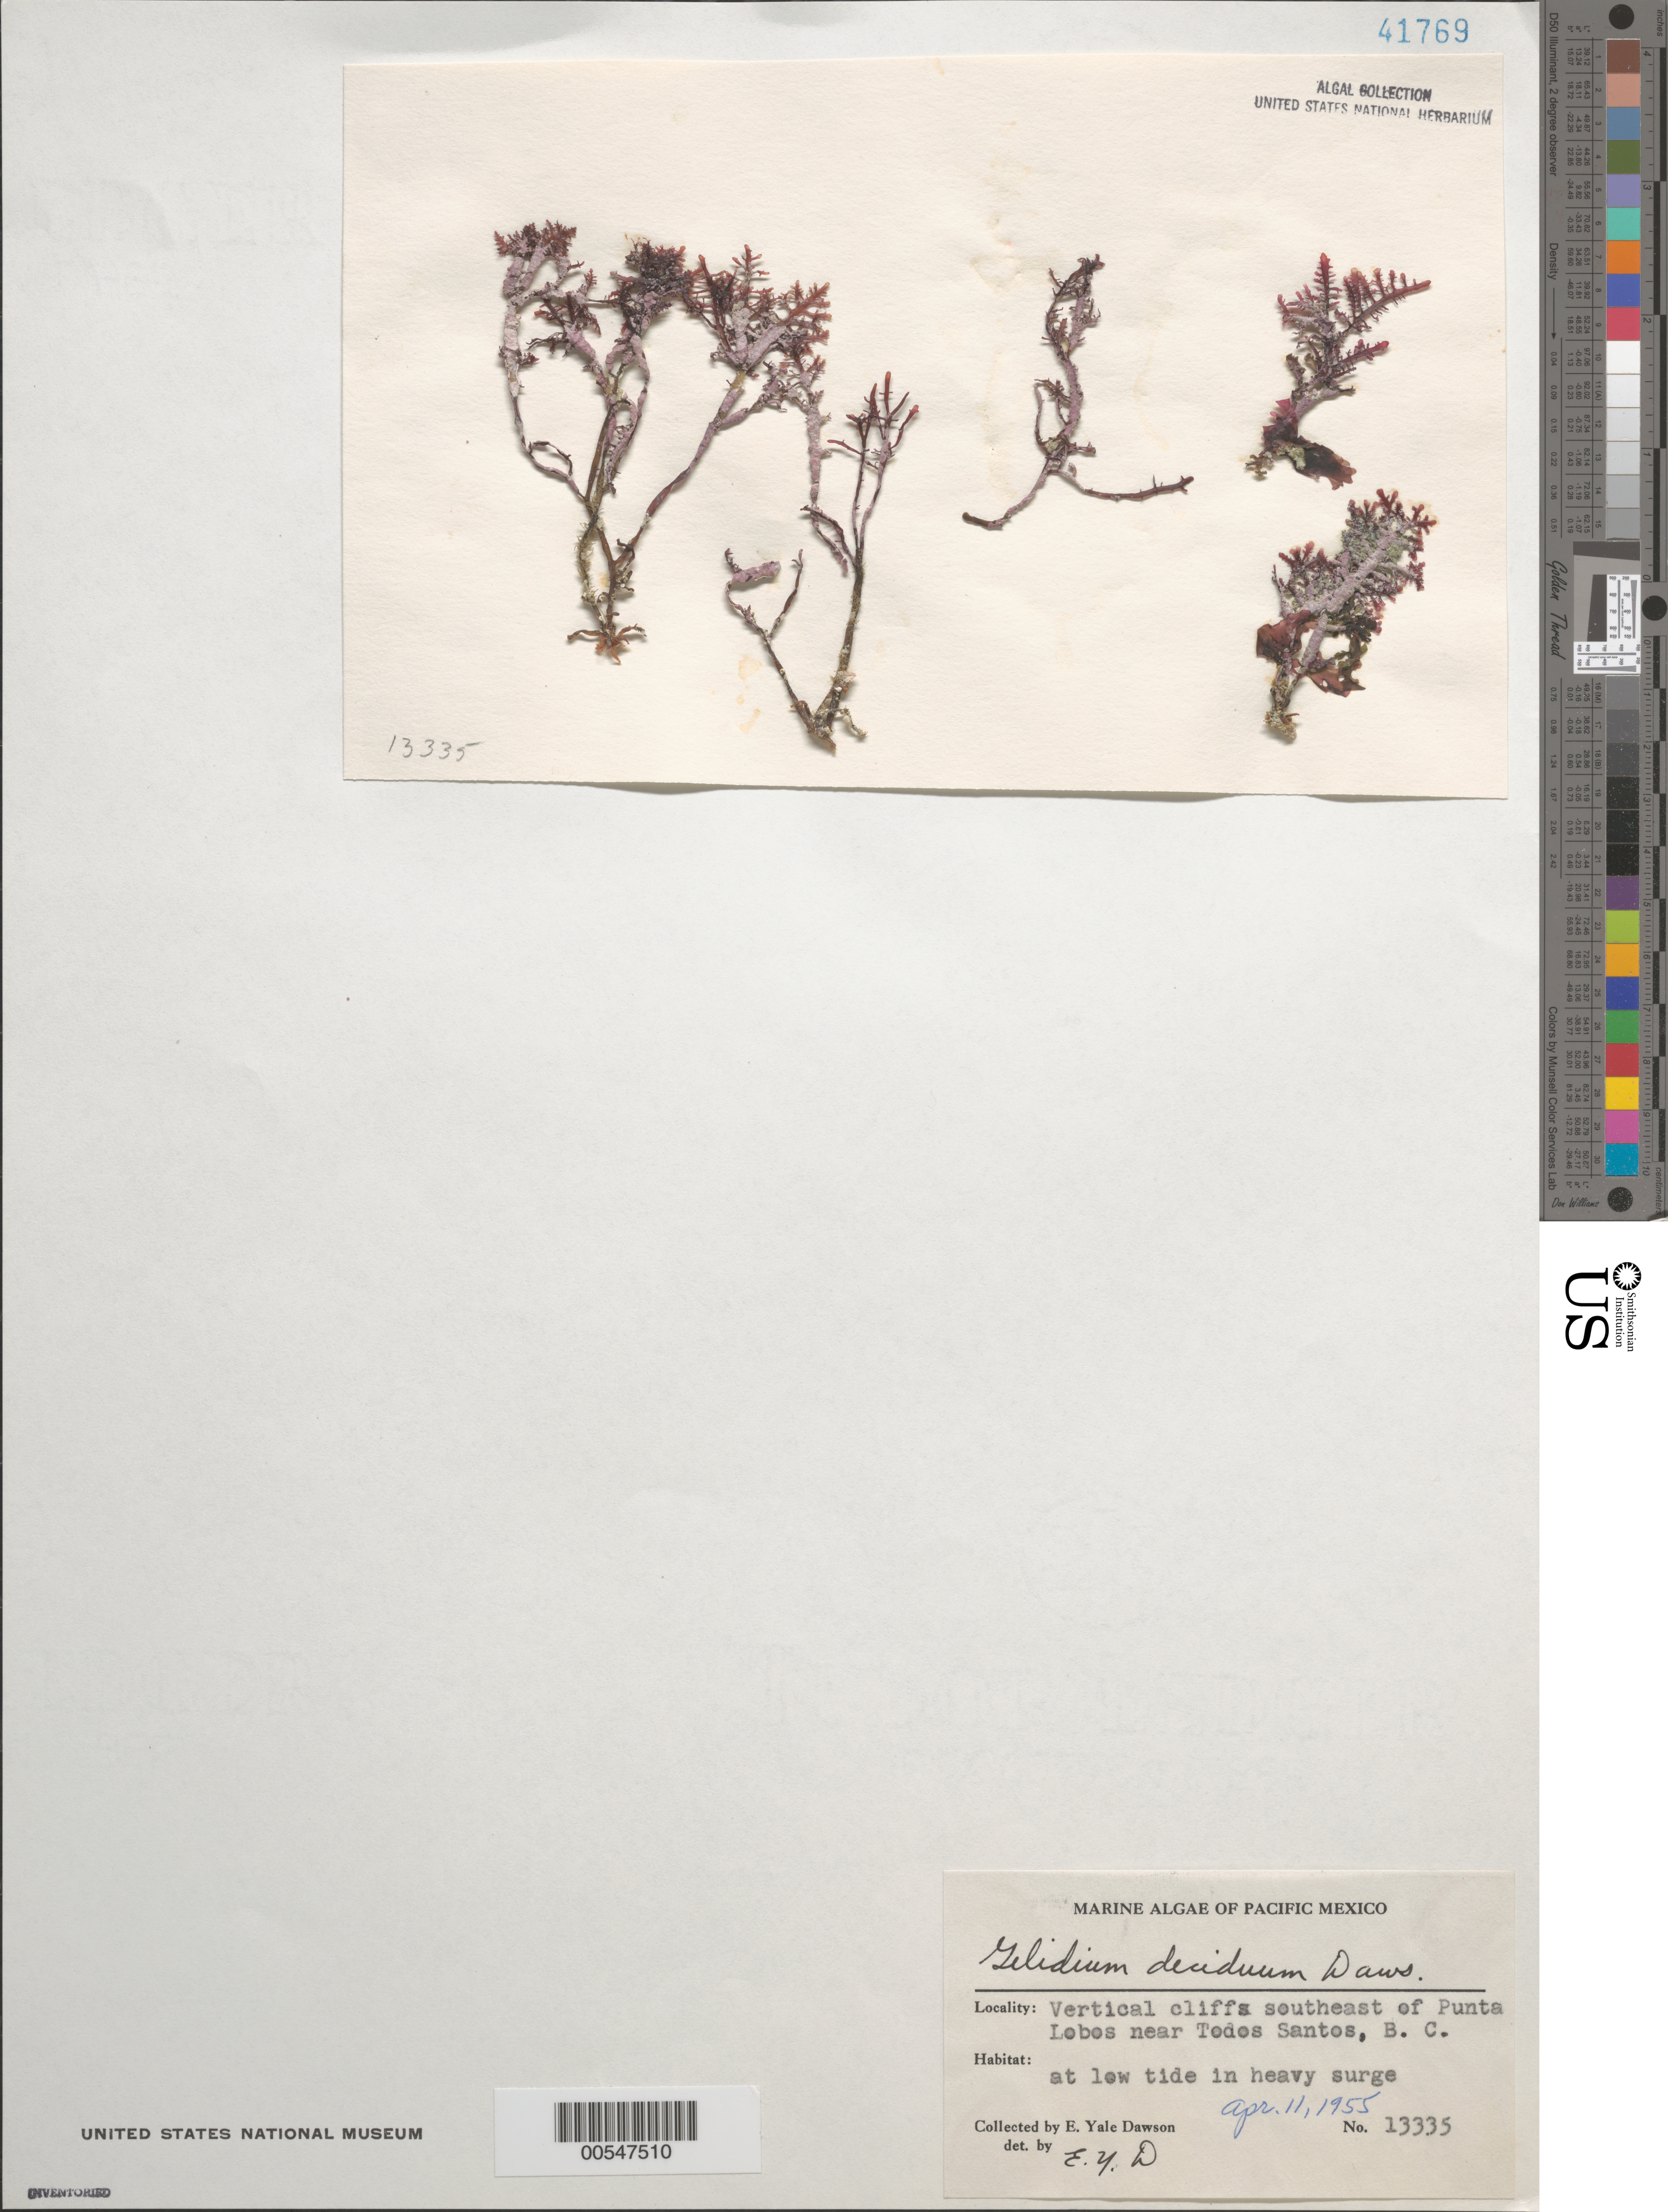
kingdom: Plantae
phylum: Rhodophyta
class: Florideophyceae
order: Gelidiales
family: Gelidiaceae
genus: Gelidium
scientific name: Gelidium deciduum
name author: E.Y. Dawson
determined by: Dawson, E. Y.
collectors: E. Y. Dawson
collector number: EYD 13335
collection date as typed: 11 Apr 1955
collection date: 1955-04-11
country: Mexico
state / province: Baja California Sur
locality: Southeast of Punta Lobos, near Todos Santos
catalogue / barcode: US 41769